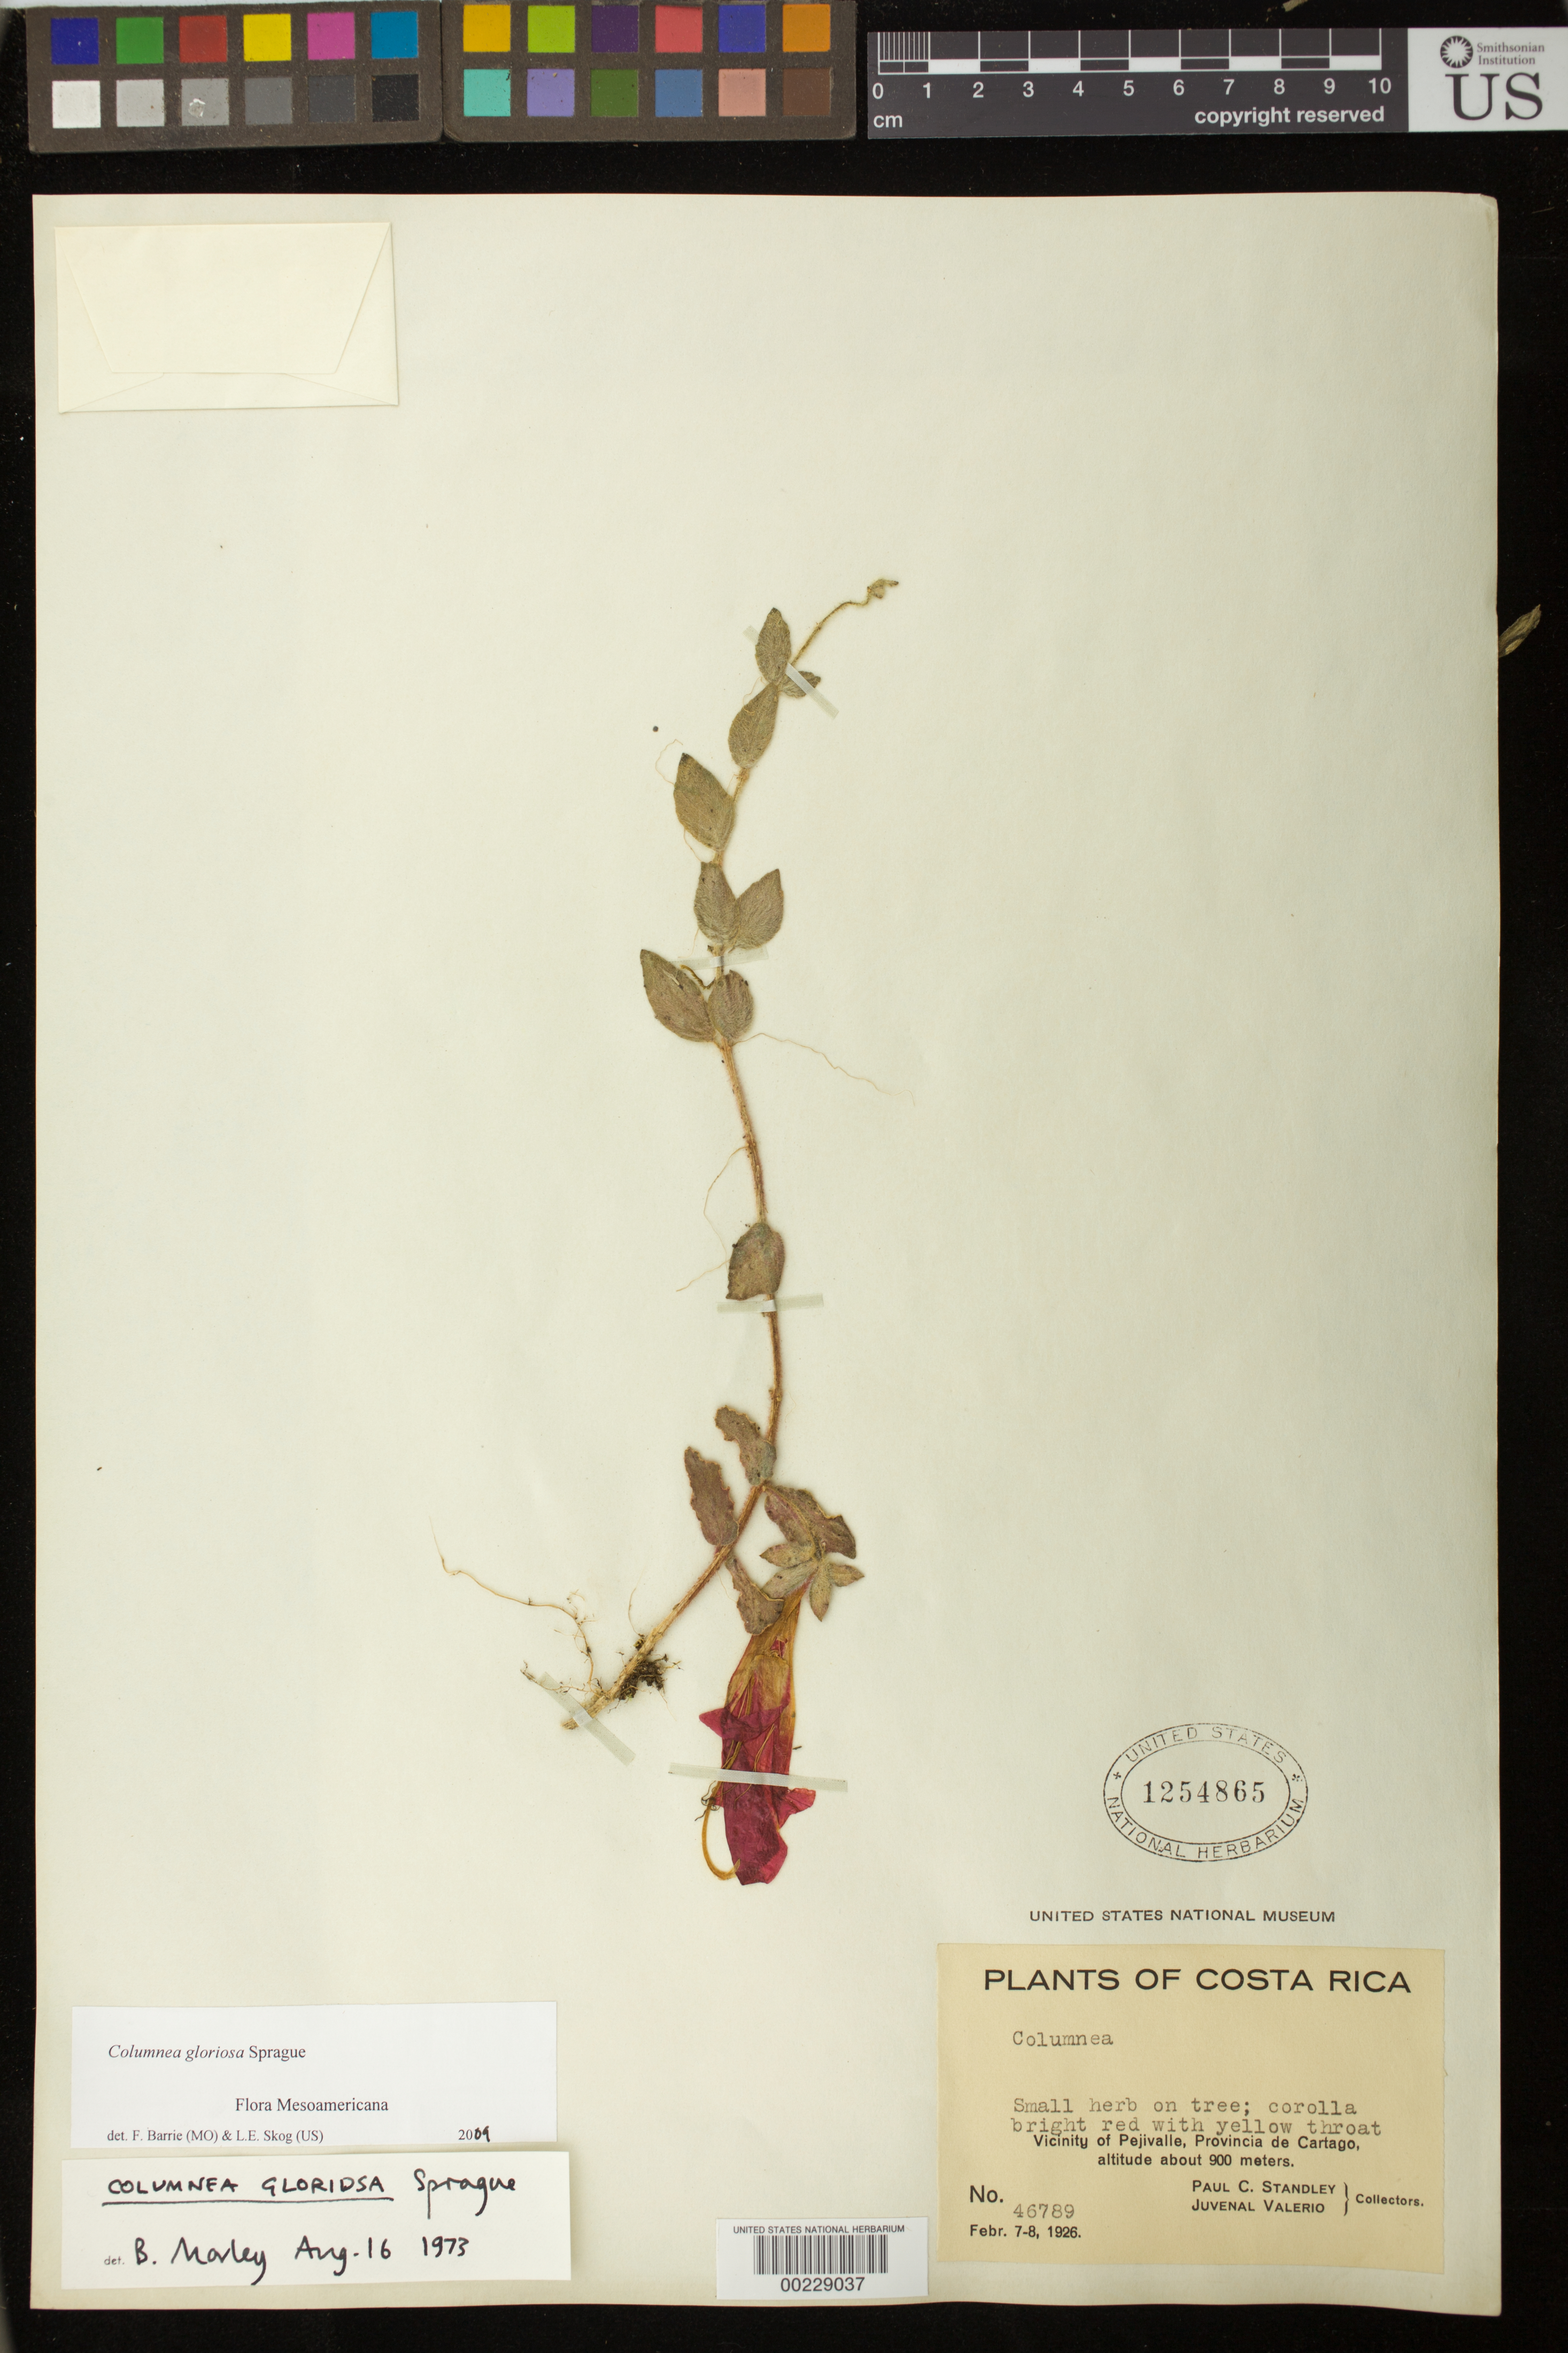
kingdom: Plantae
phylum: Tracheophyta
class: Magnoliopsida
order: Lamiales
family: Gesneriaceae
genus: Columnea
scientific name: Columnea gloriosa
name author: Sprague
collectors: P. C. Standley & J. Valerio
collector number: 46789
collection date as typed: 7-8 Feb 1926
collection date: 1926-02-07/1926-02-08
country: Costa Rica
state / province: Cartago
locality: Vicinity of Pejivalle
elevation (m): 900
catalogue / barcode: US 1254865